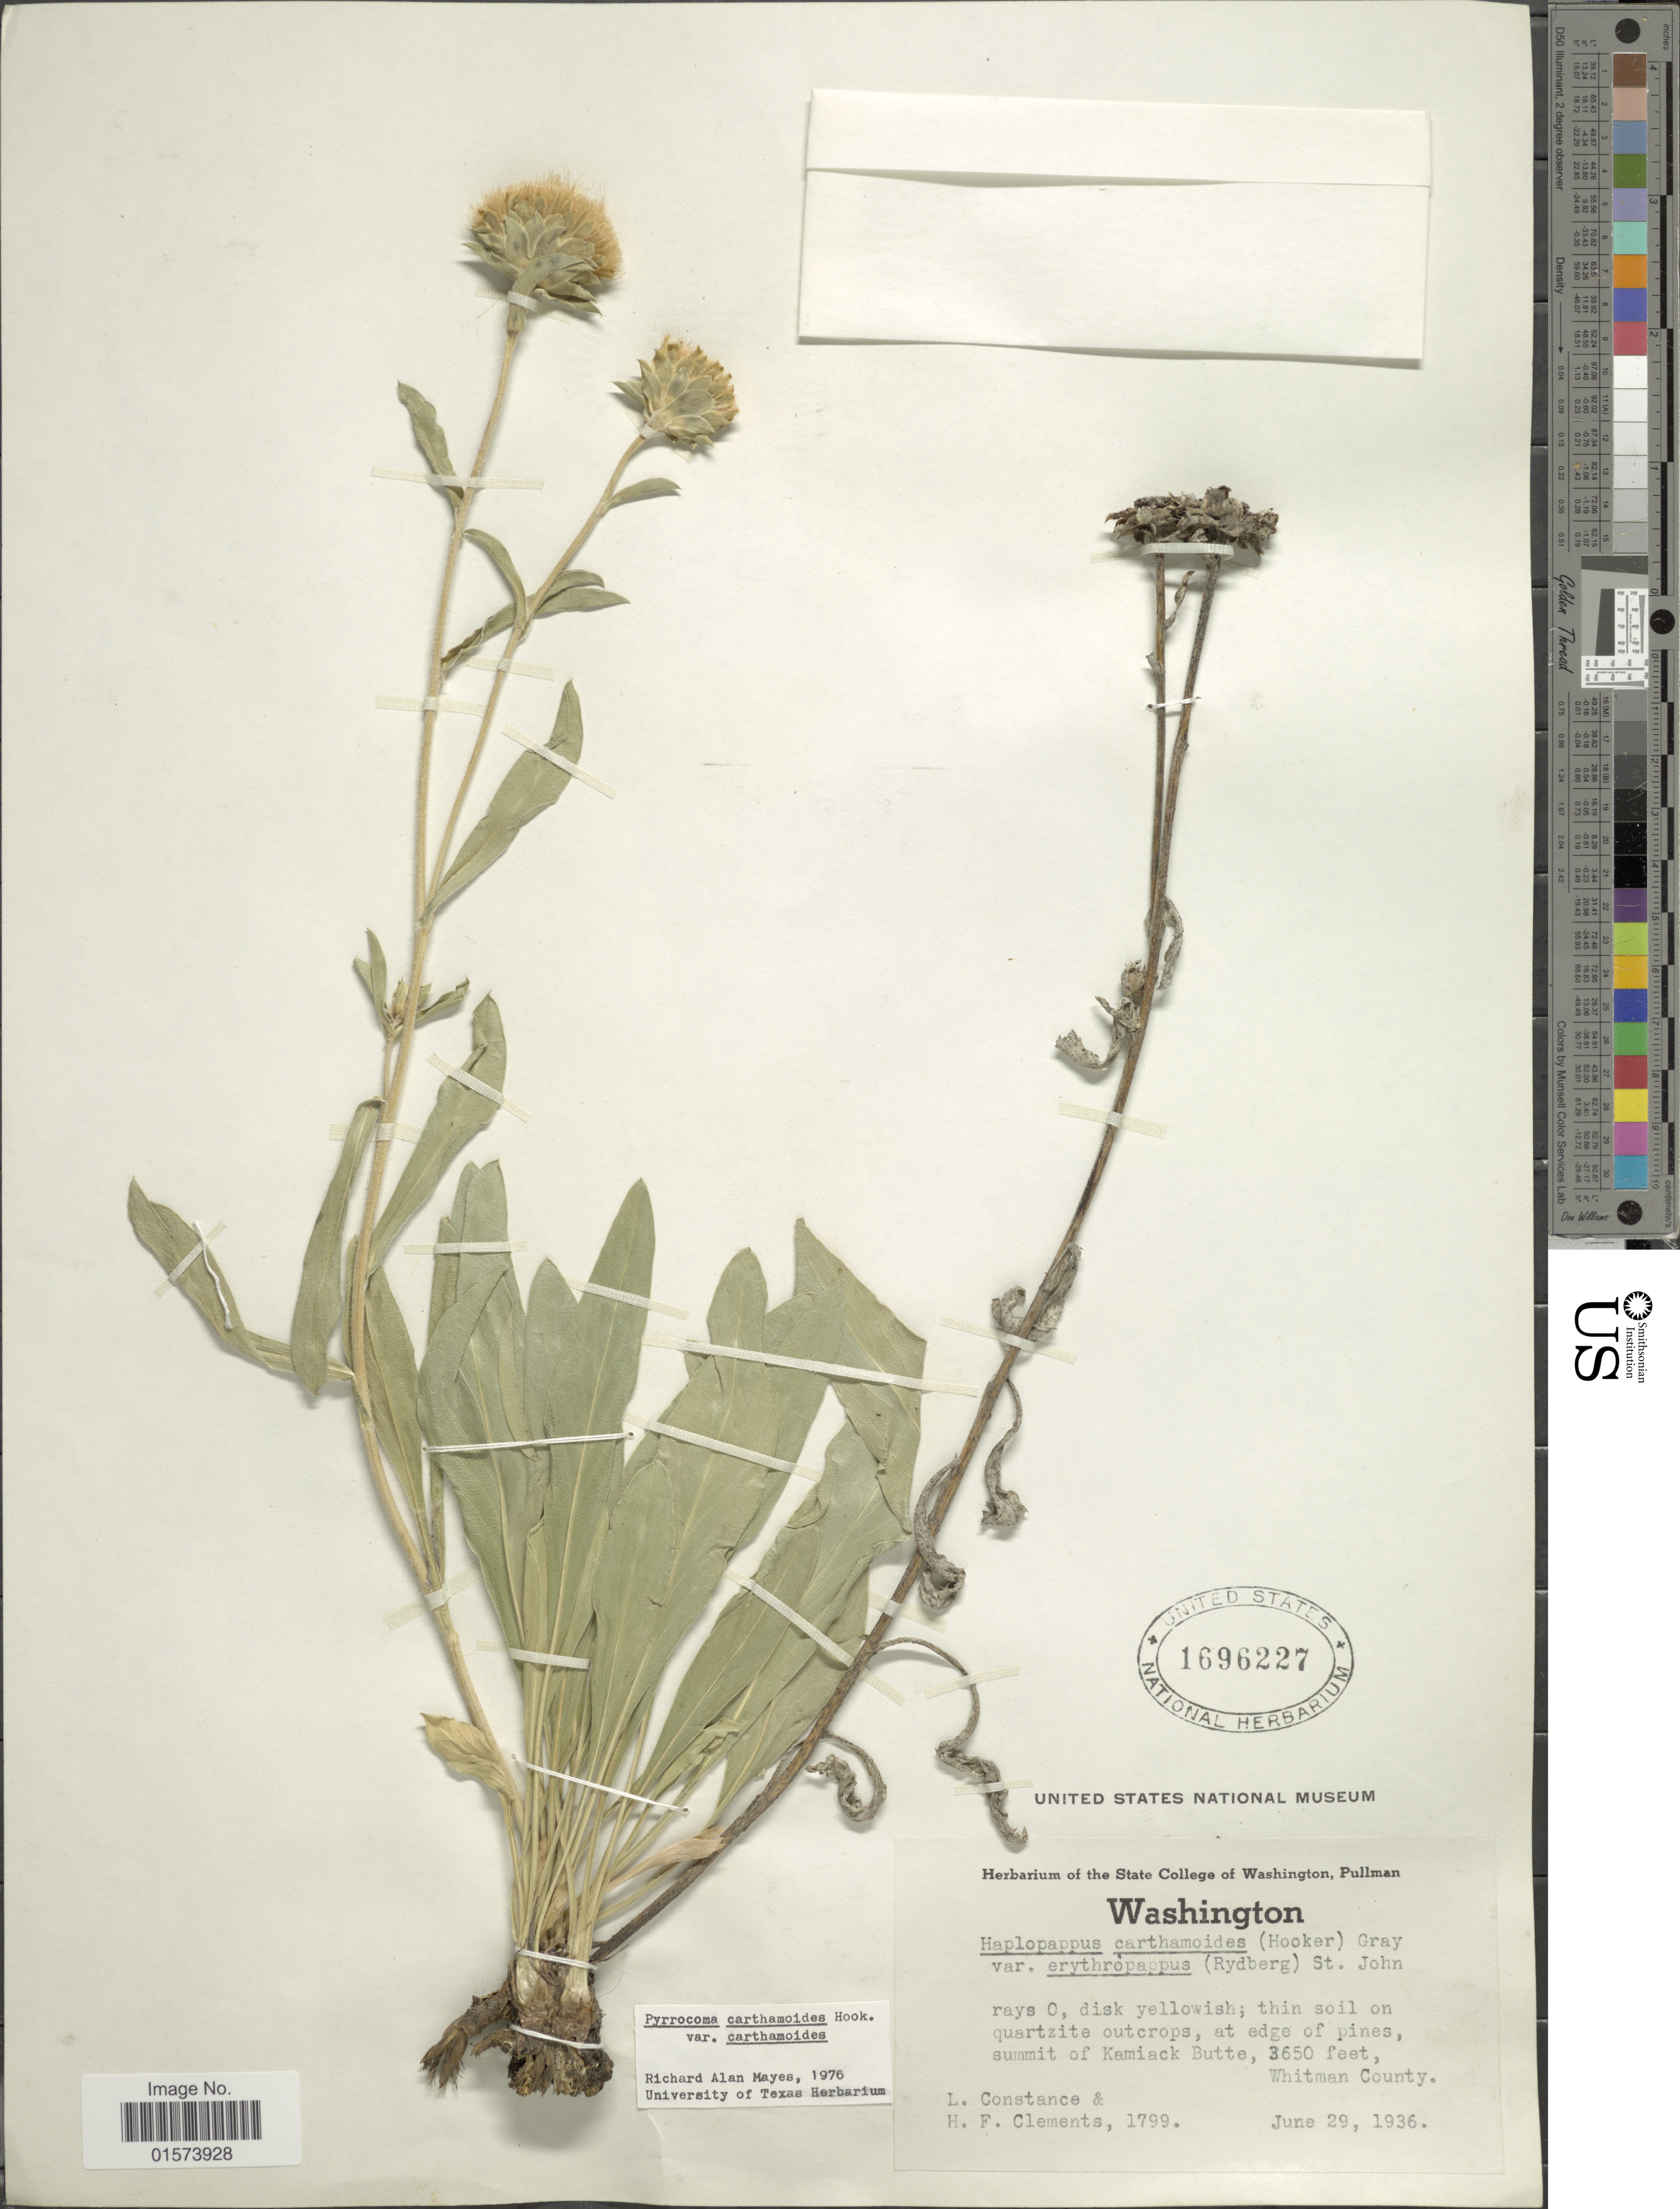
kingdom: Plantae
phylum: Tracheophyta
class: Magnoliopsida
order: Asterales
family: Asteraceae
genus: Pyrrocoma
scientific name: Pyrrocoma carthamoides var. carthamoides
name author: Hook.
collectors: L. Constance & H. Clements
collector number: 1799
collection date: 1936-06-29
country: United States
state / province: Washington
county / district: Whitman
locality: Thin soil on quartzite outcrops, at edge of pines, summit of Kamiack Butte, Whitman County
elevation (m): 1113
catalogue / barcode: US 1696227